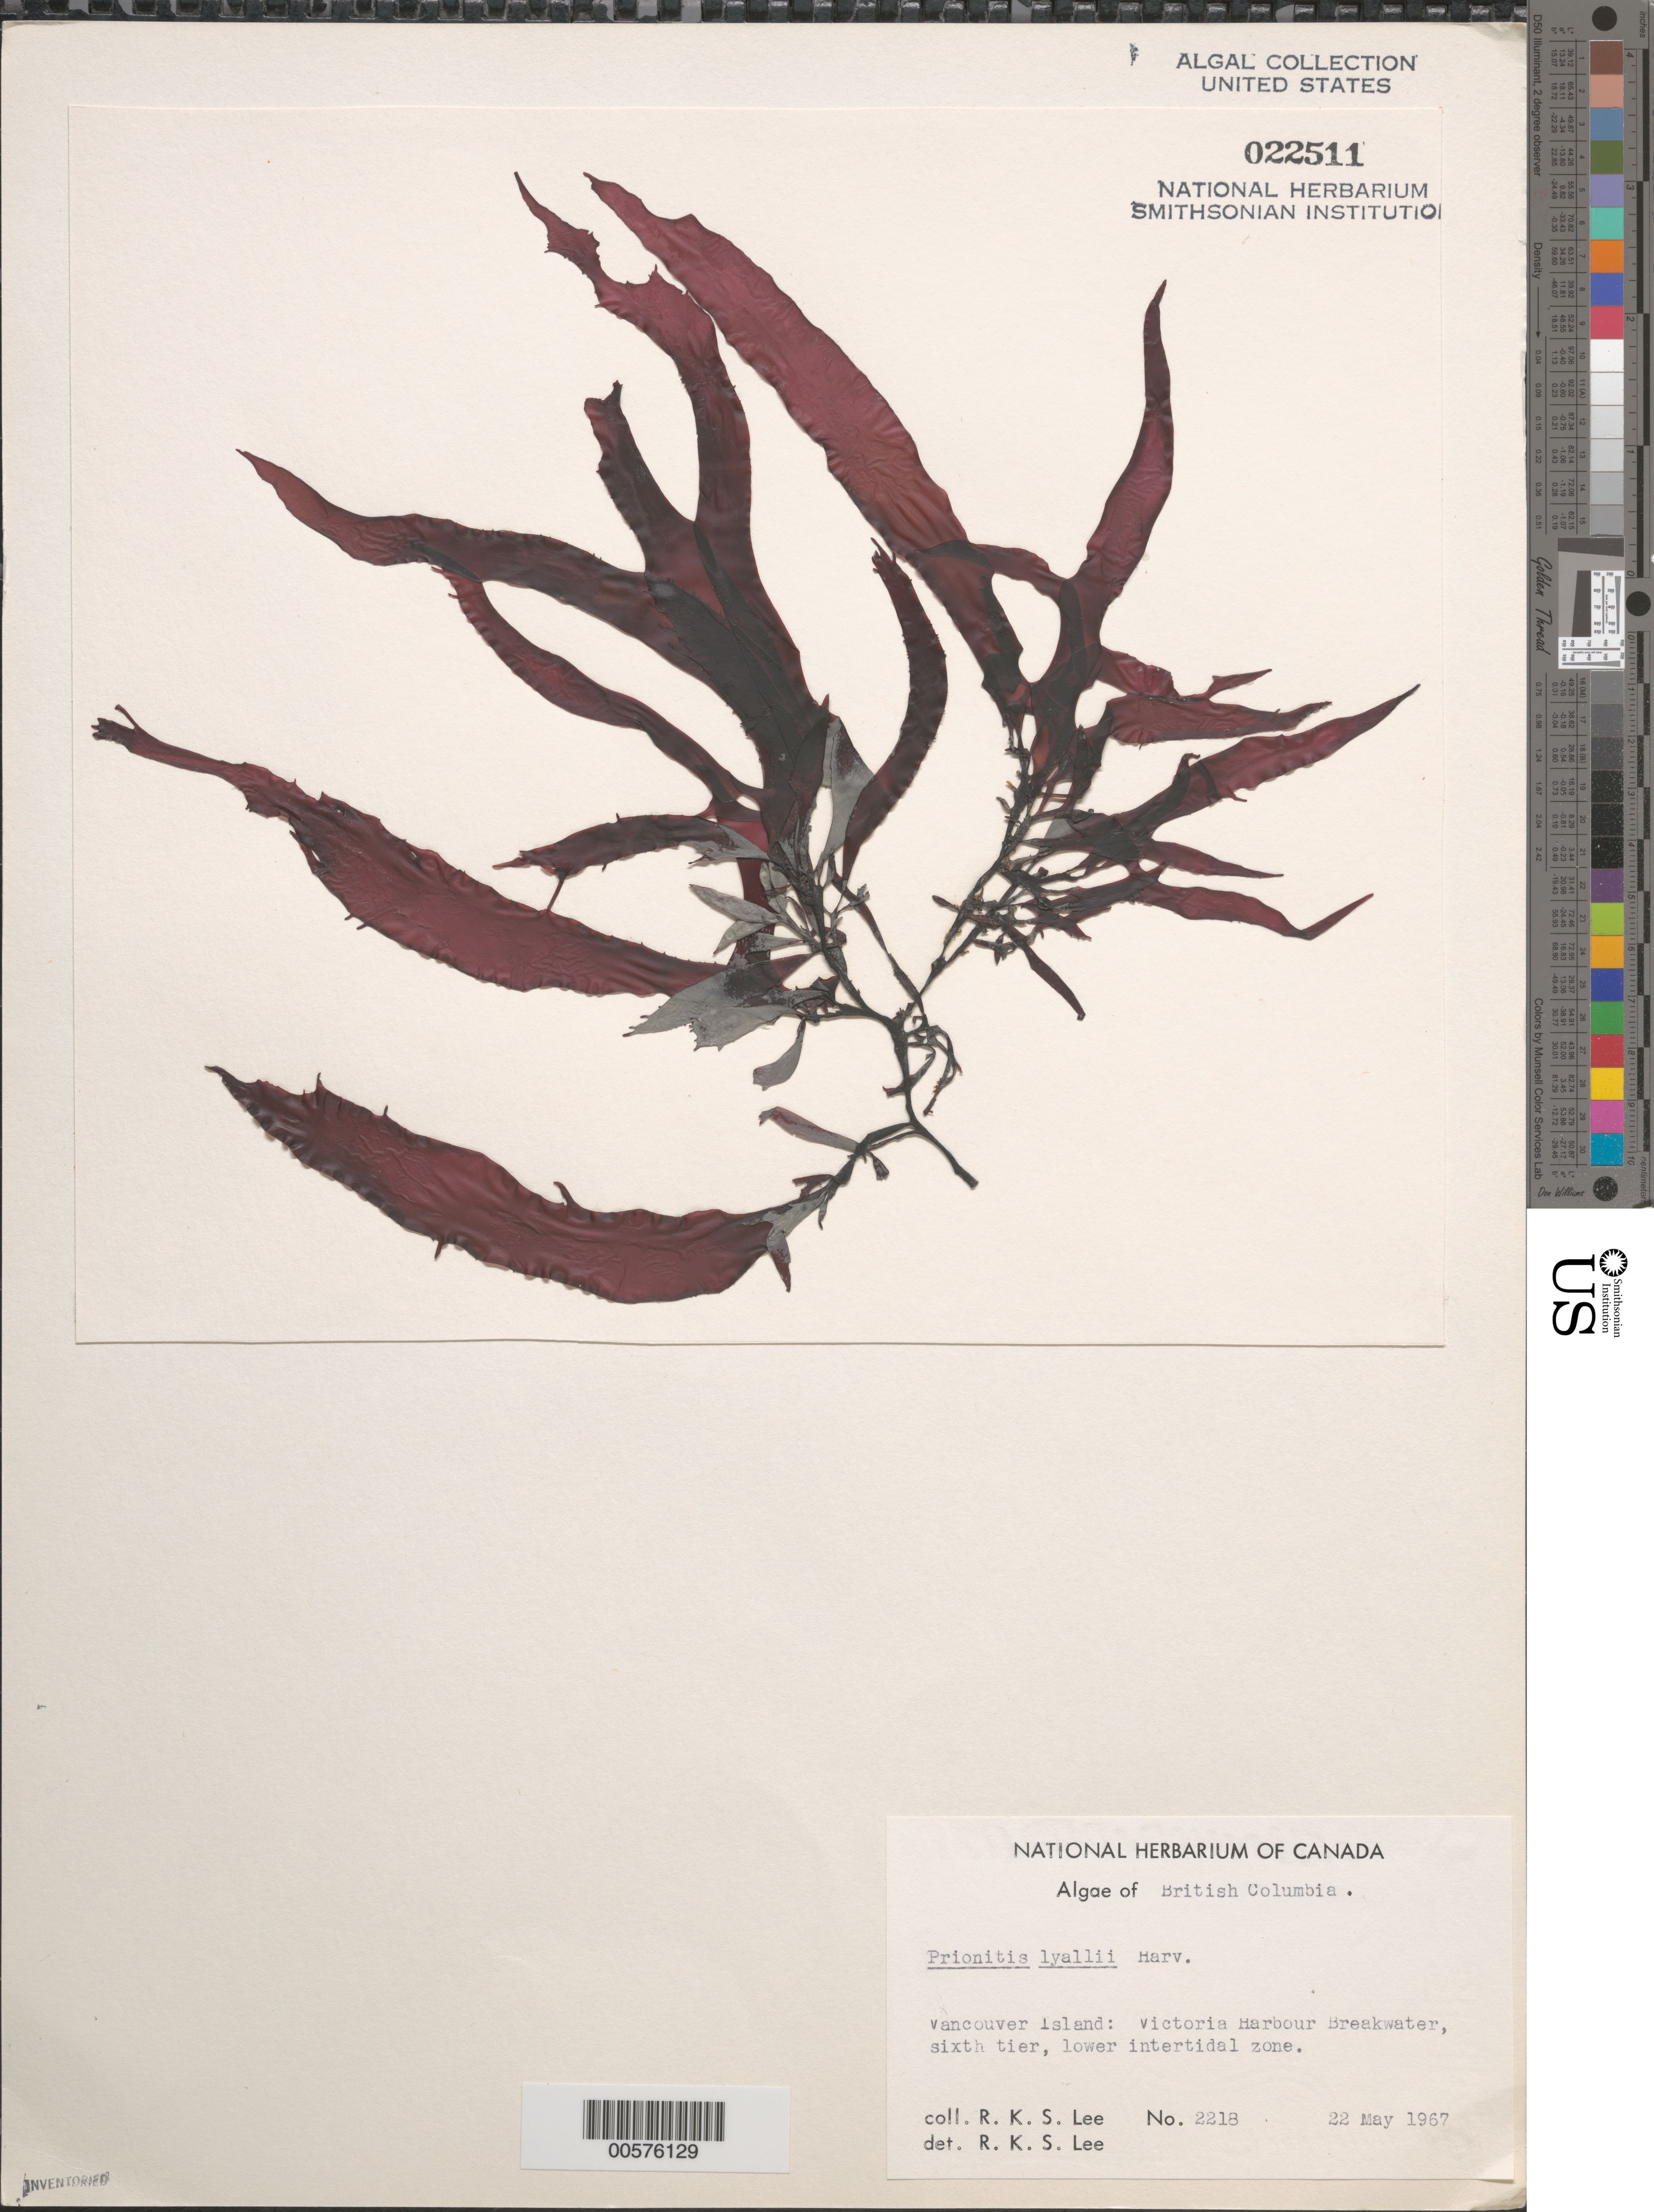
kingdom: Plantae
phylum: Rhodophyta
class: Florideophyceae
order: Cryptonemiales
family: Cryptonemiaceae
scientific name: Prionitis sternbergii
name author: (C. Agardh) J. Agardh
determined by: Algae name updating Project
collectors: R. Lee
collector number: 2218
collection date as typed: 22 May 1967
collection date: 1967-05-22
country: Canada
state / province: British Columbia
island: Vancouver Island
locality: Victoria Harbor breakwater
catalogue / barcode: US 22511